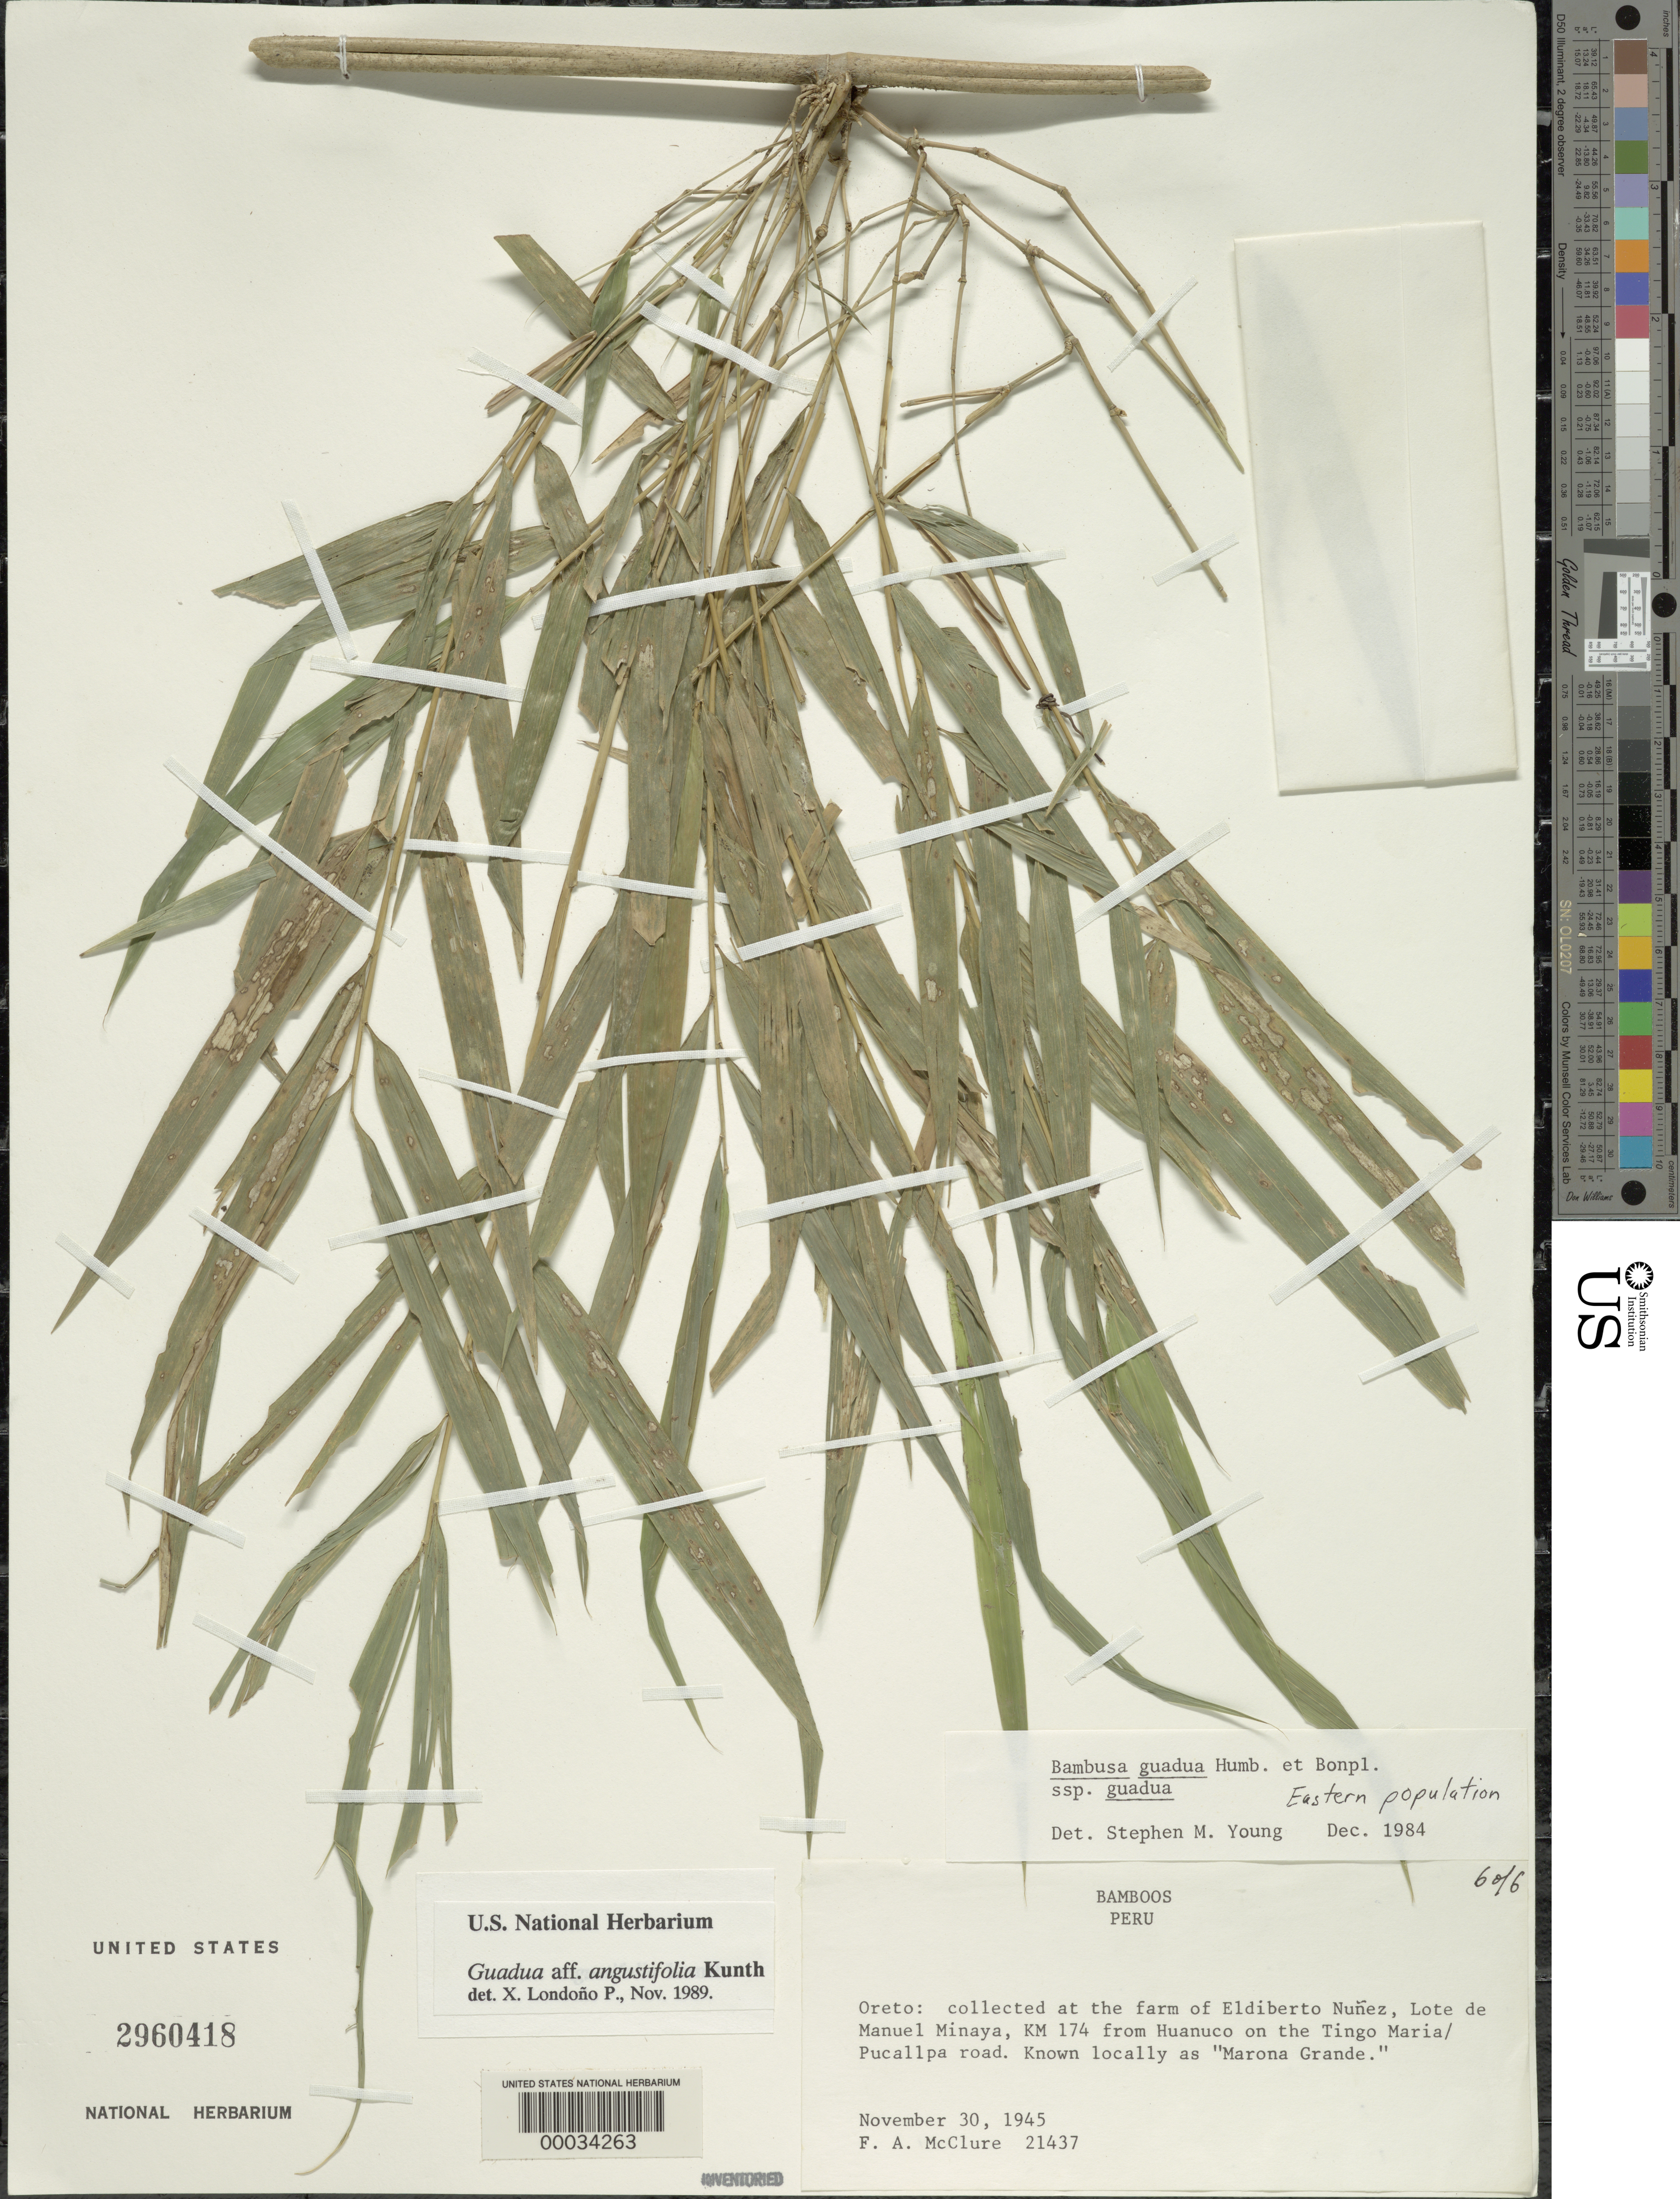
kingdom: Plantae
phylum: Tracheophyta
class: Liliopsida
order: Poales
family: Poaceae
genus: Guadua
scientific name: Guadua lynnclarkiae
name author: Londoño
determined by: McMurchie, Elizabeth, (UNITED STATES)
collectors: F. A. McClure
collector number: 21437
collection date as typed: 30 Nov 1945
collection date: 1945-11-30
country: Peru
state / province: Loreto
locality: Farm of e. nunez, lote de manuel minaya, km 174 from huanuco on the tingo maria/pucallpa road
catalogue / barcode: US 2960418